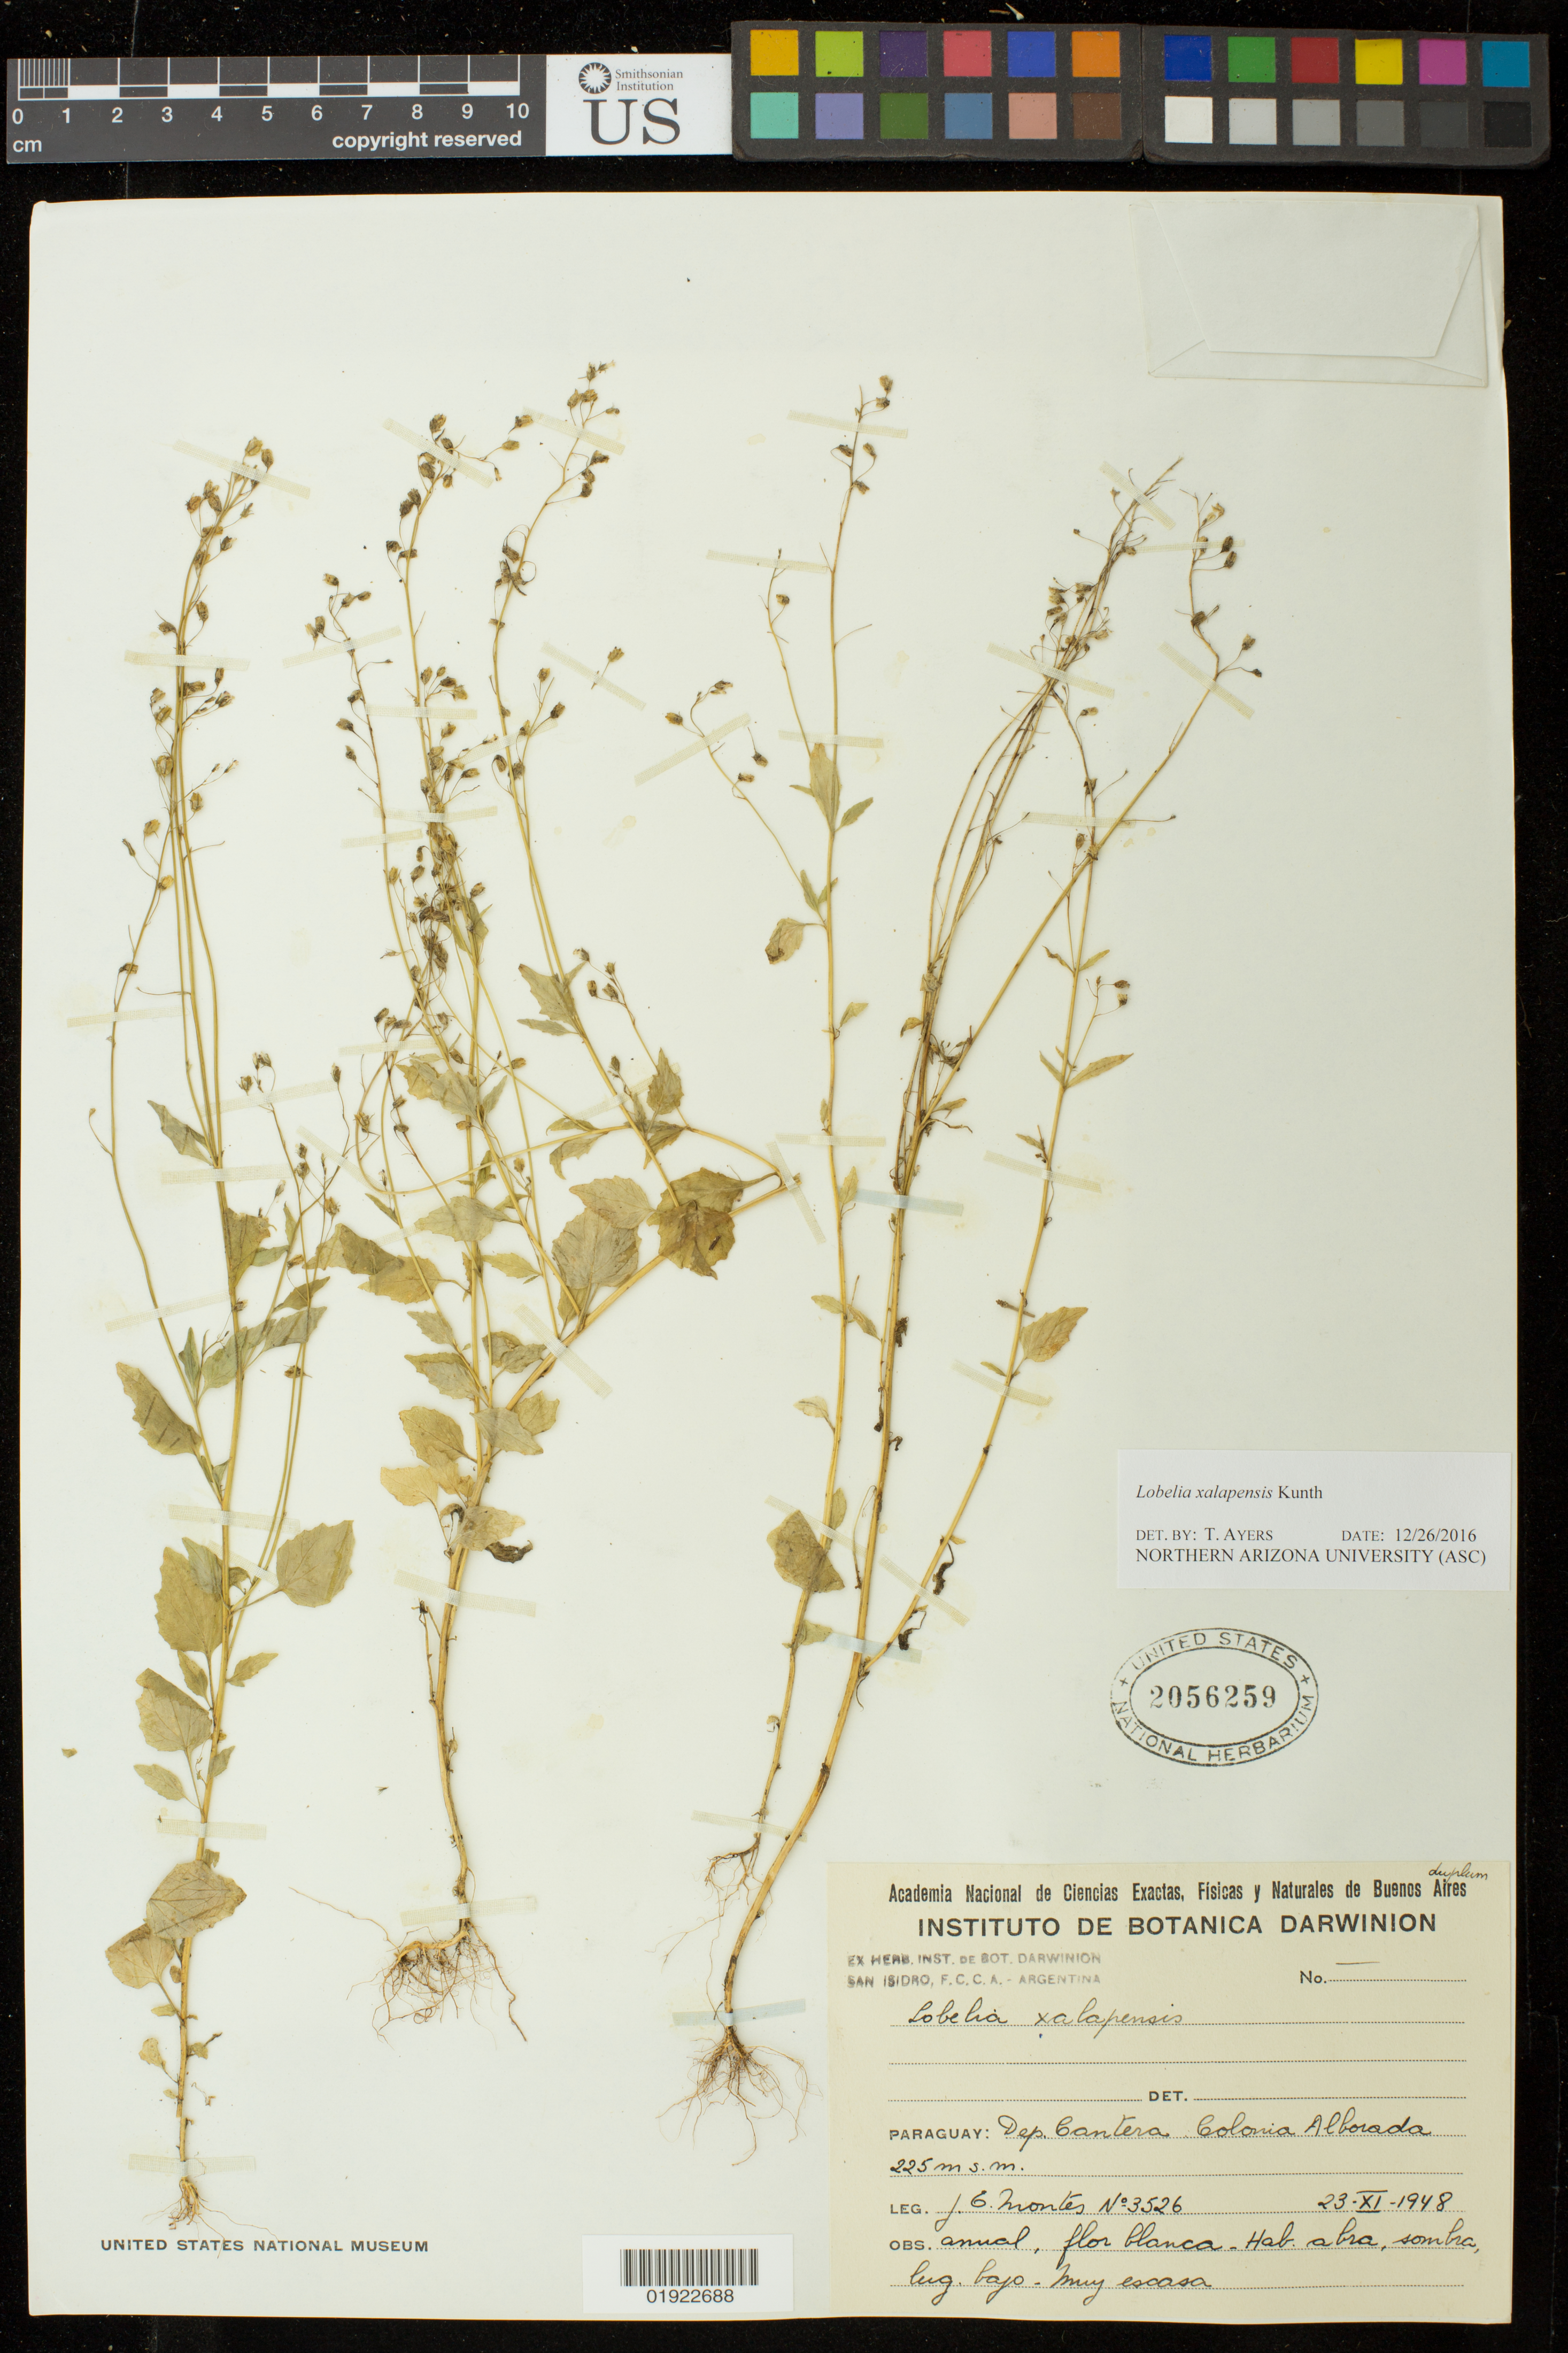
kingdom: Plantae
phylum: Tracheophyta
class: Magnoliopsida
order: Asterales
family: Campanulaceae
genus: Lobelia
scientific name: Lobelia xalapensis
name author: Kunth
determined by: Ayers, Tina J.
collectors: J. Montes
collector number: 3526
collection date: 1948-11-23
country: Paraguay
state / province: Canindeyú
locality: Dep. Cantera. Colonia Alborada.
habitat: Hab. abra, sombra, lug. bayo muy escasa.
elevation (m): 225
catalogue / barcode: US 2056259